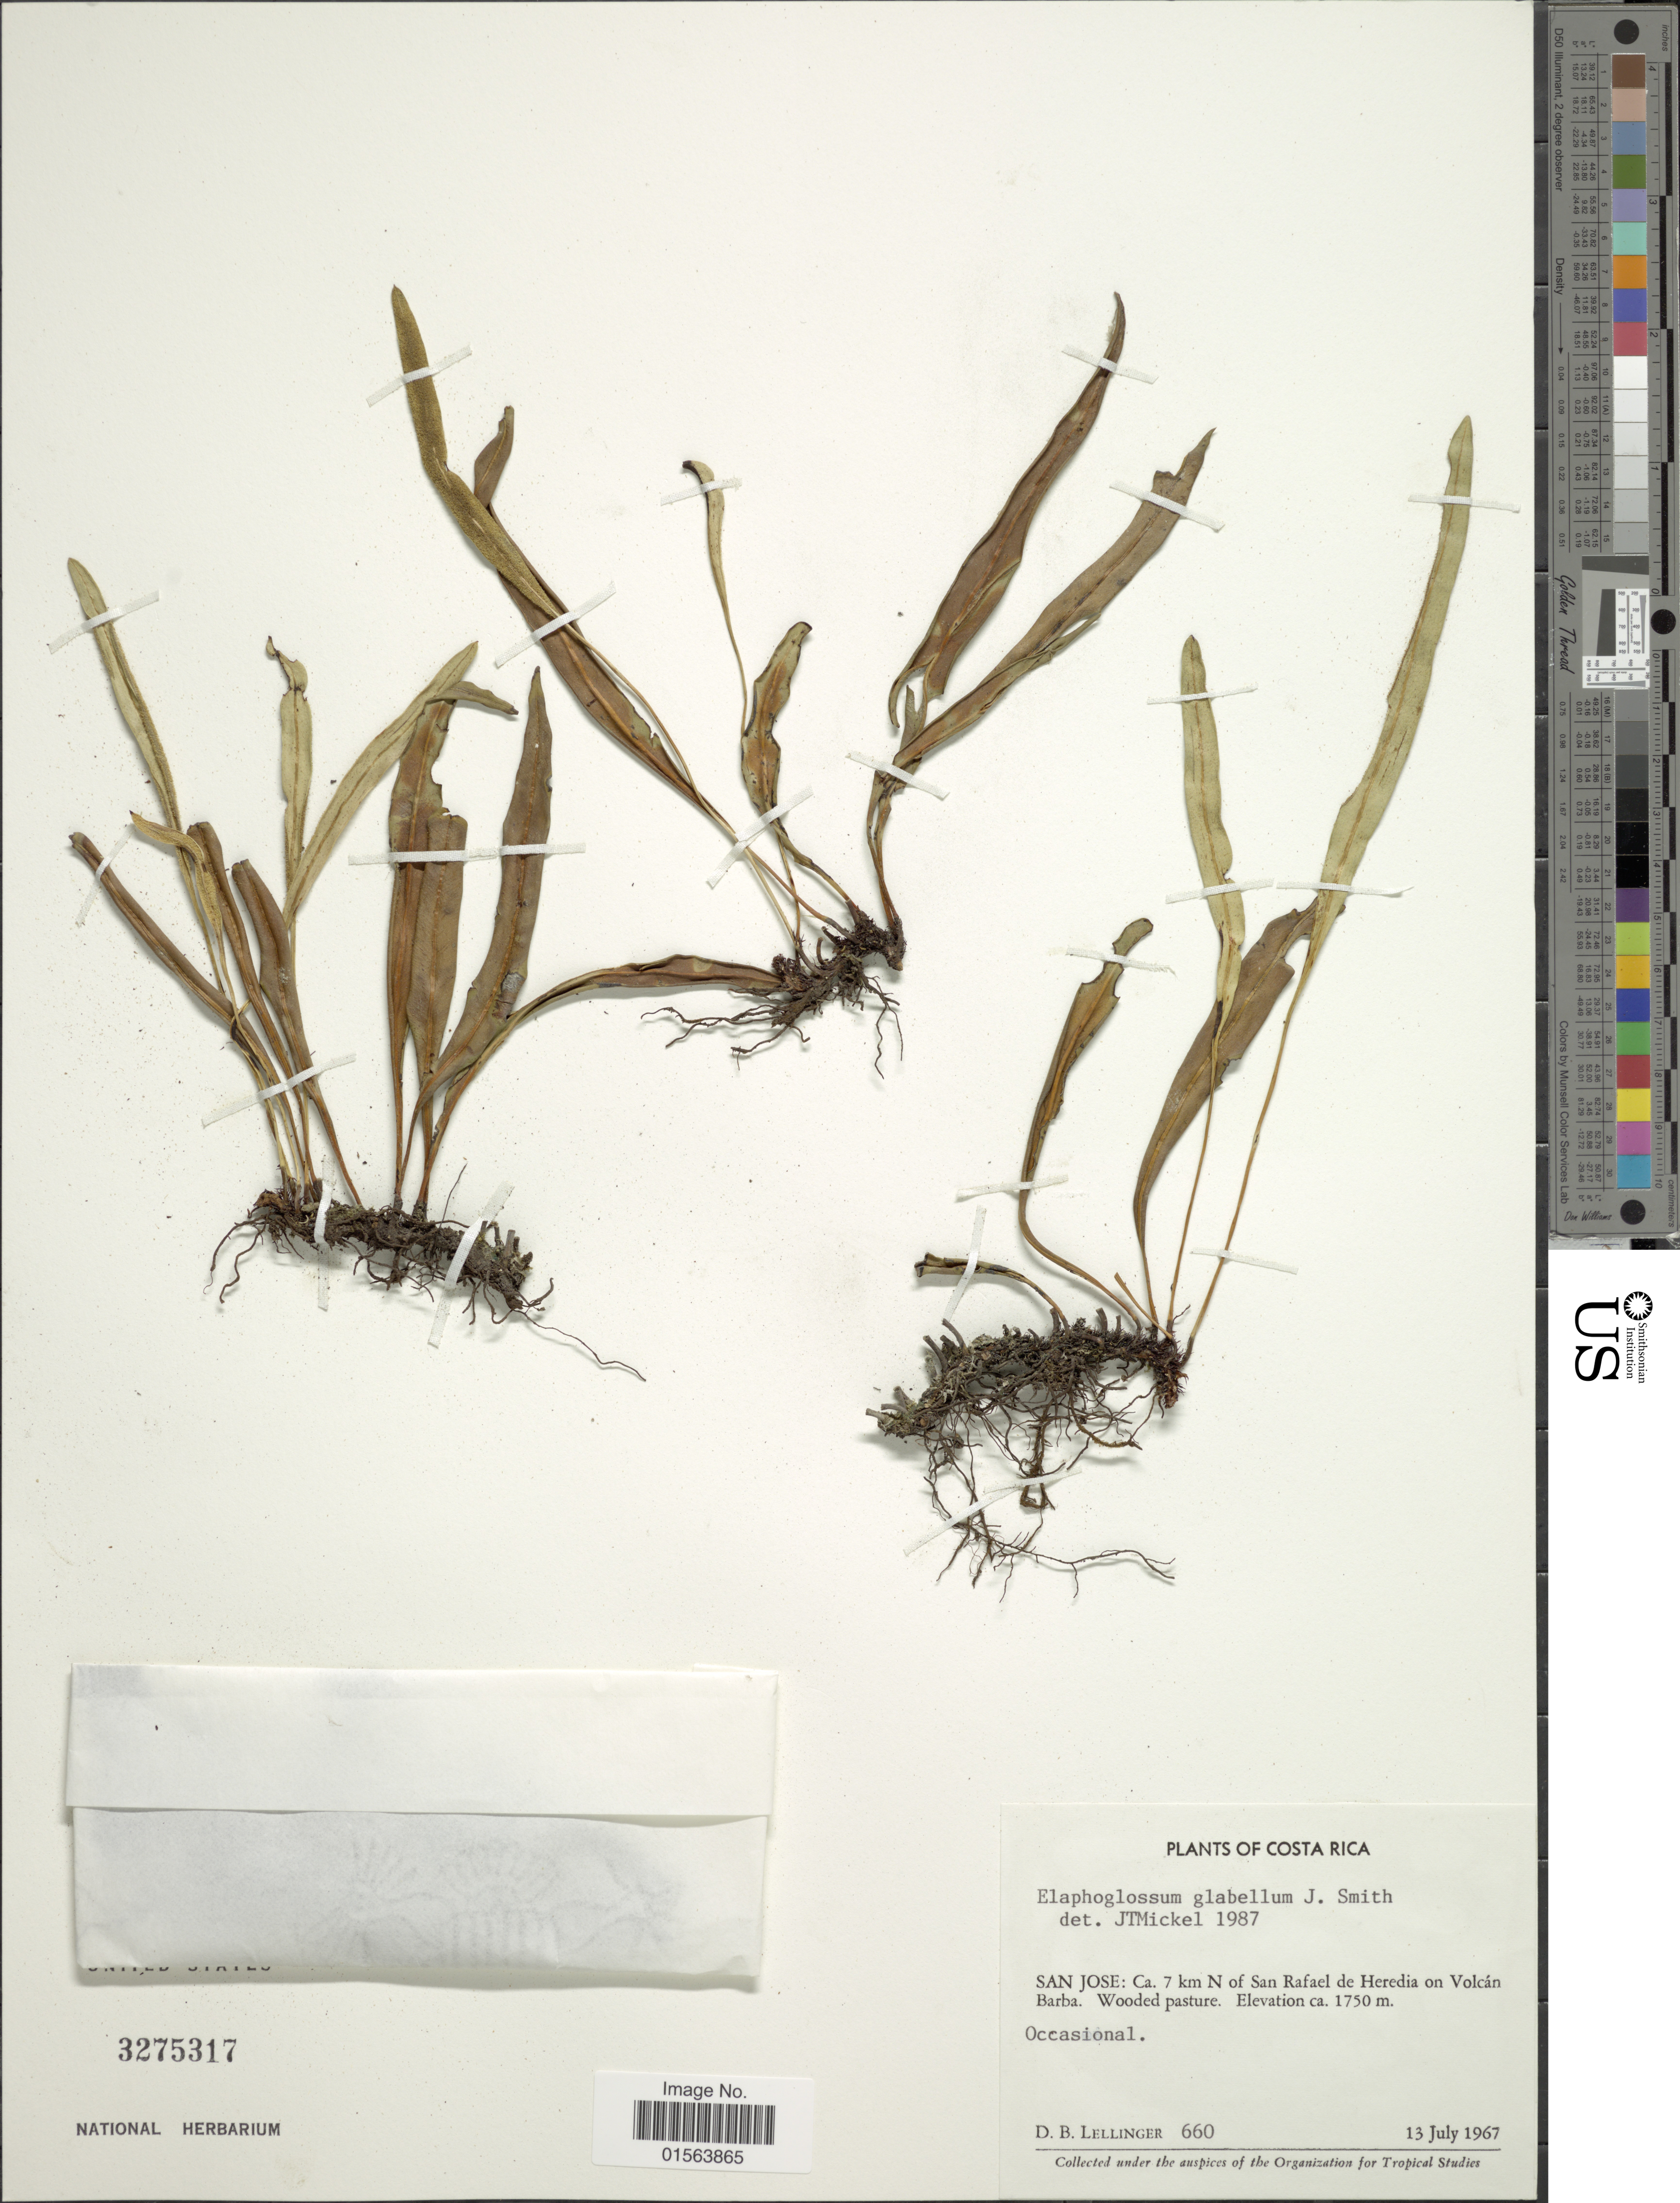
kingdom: Plantae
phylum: Tracheophyta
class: Polypodiopsida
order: Polypodiales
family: Dryopteridaceae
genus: Elaphoglossum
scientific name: Elaphoglossum glabellum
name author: J. Sm.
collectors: D. B. Lellinger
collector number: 660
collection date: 1967-07-13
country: Costa Rica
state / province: San José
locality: San Jose: Ca 7 km N of San Rafael de Heredia on Volcan Barba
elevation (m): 1750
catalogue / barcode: US 3275317